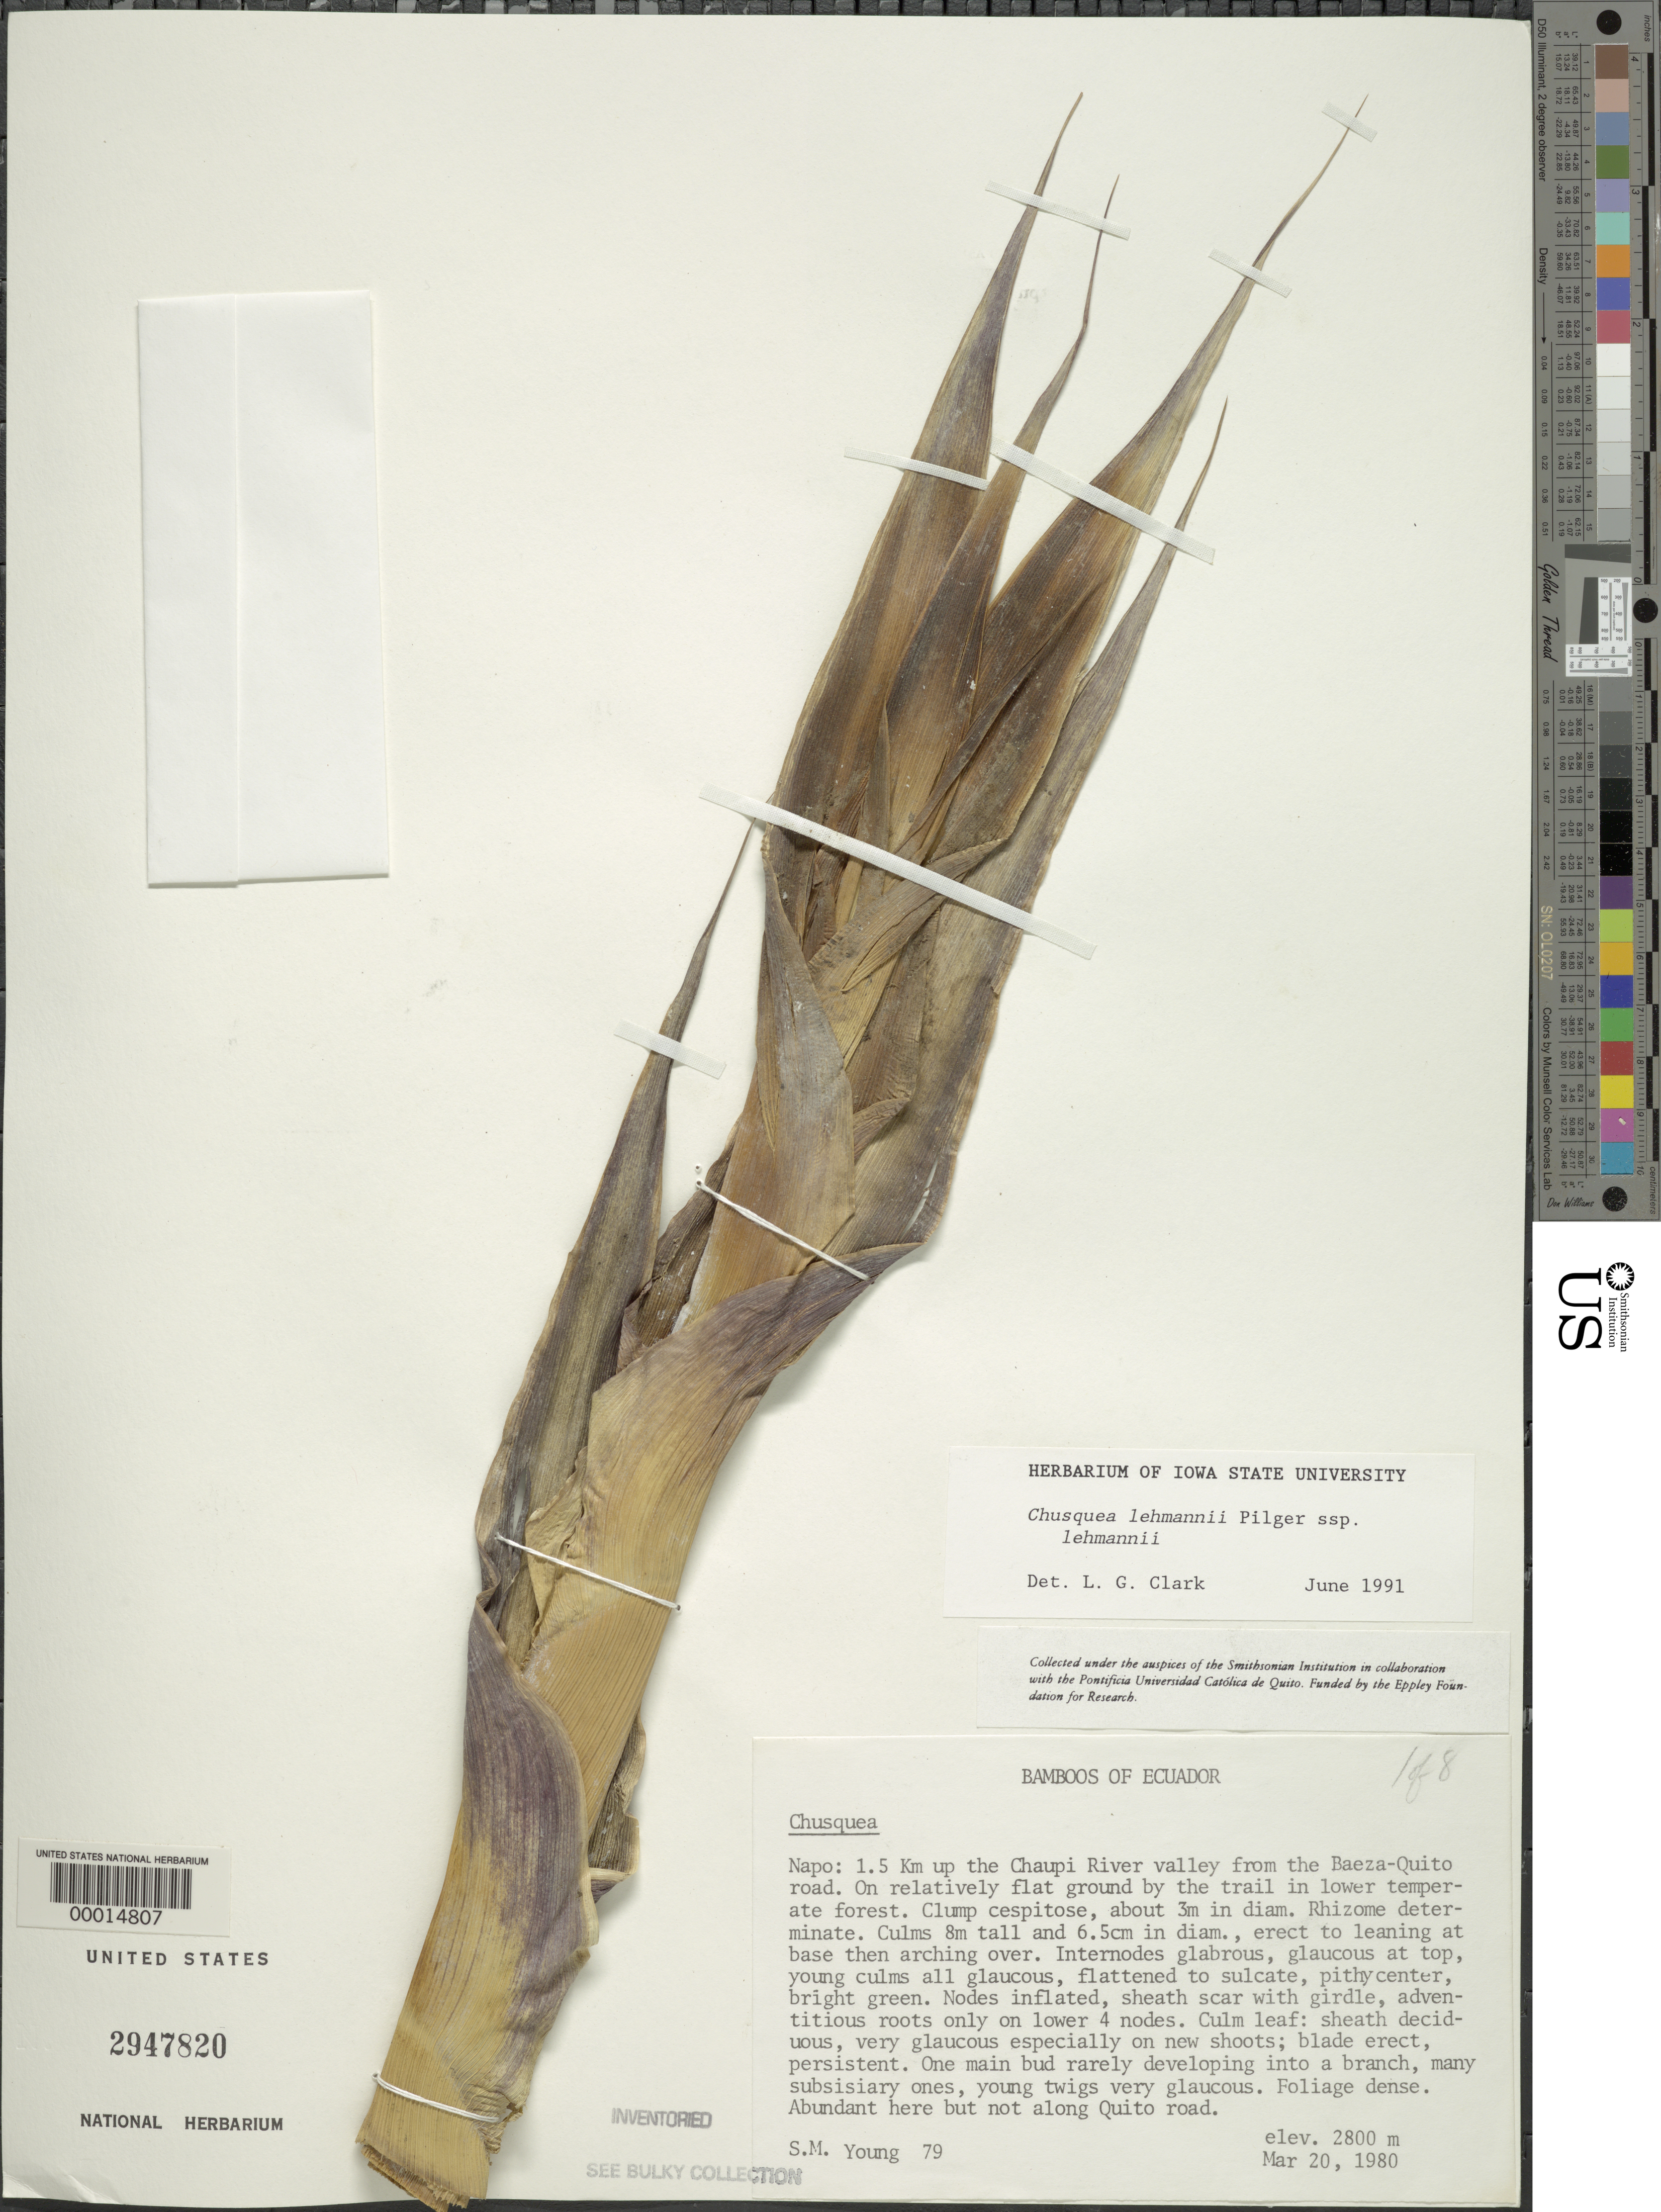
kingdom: Plantae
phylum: Tracheophyta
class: Liliopsida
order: Poales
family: Poaceae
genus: Chusquea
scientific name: Chusquea lehmannii subsp. lehmannii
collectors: S. Young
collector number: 79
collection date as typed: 20 Mar 1980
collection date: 1980-03-20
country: Ecuador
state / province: Napo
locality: Chaupi River Valley, baeza/quito road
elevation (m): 2800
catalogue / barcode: US 2947820